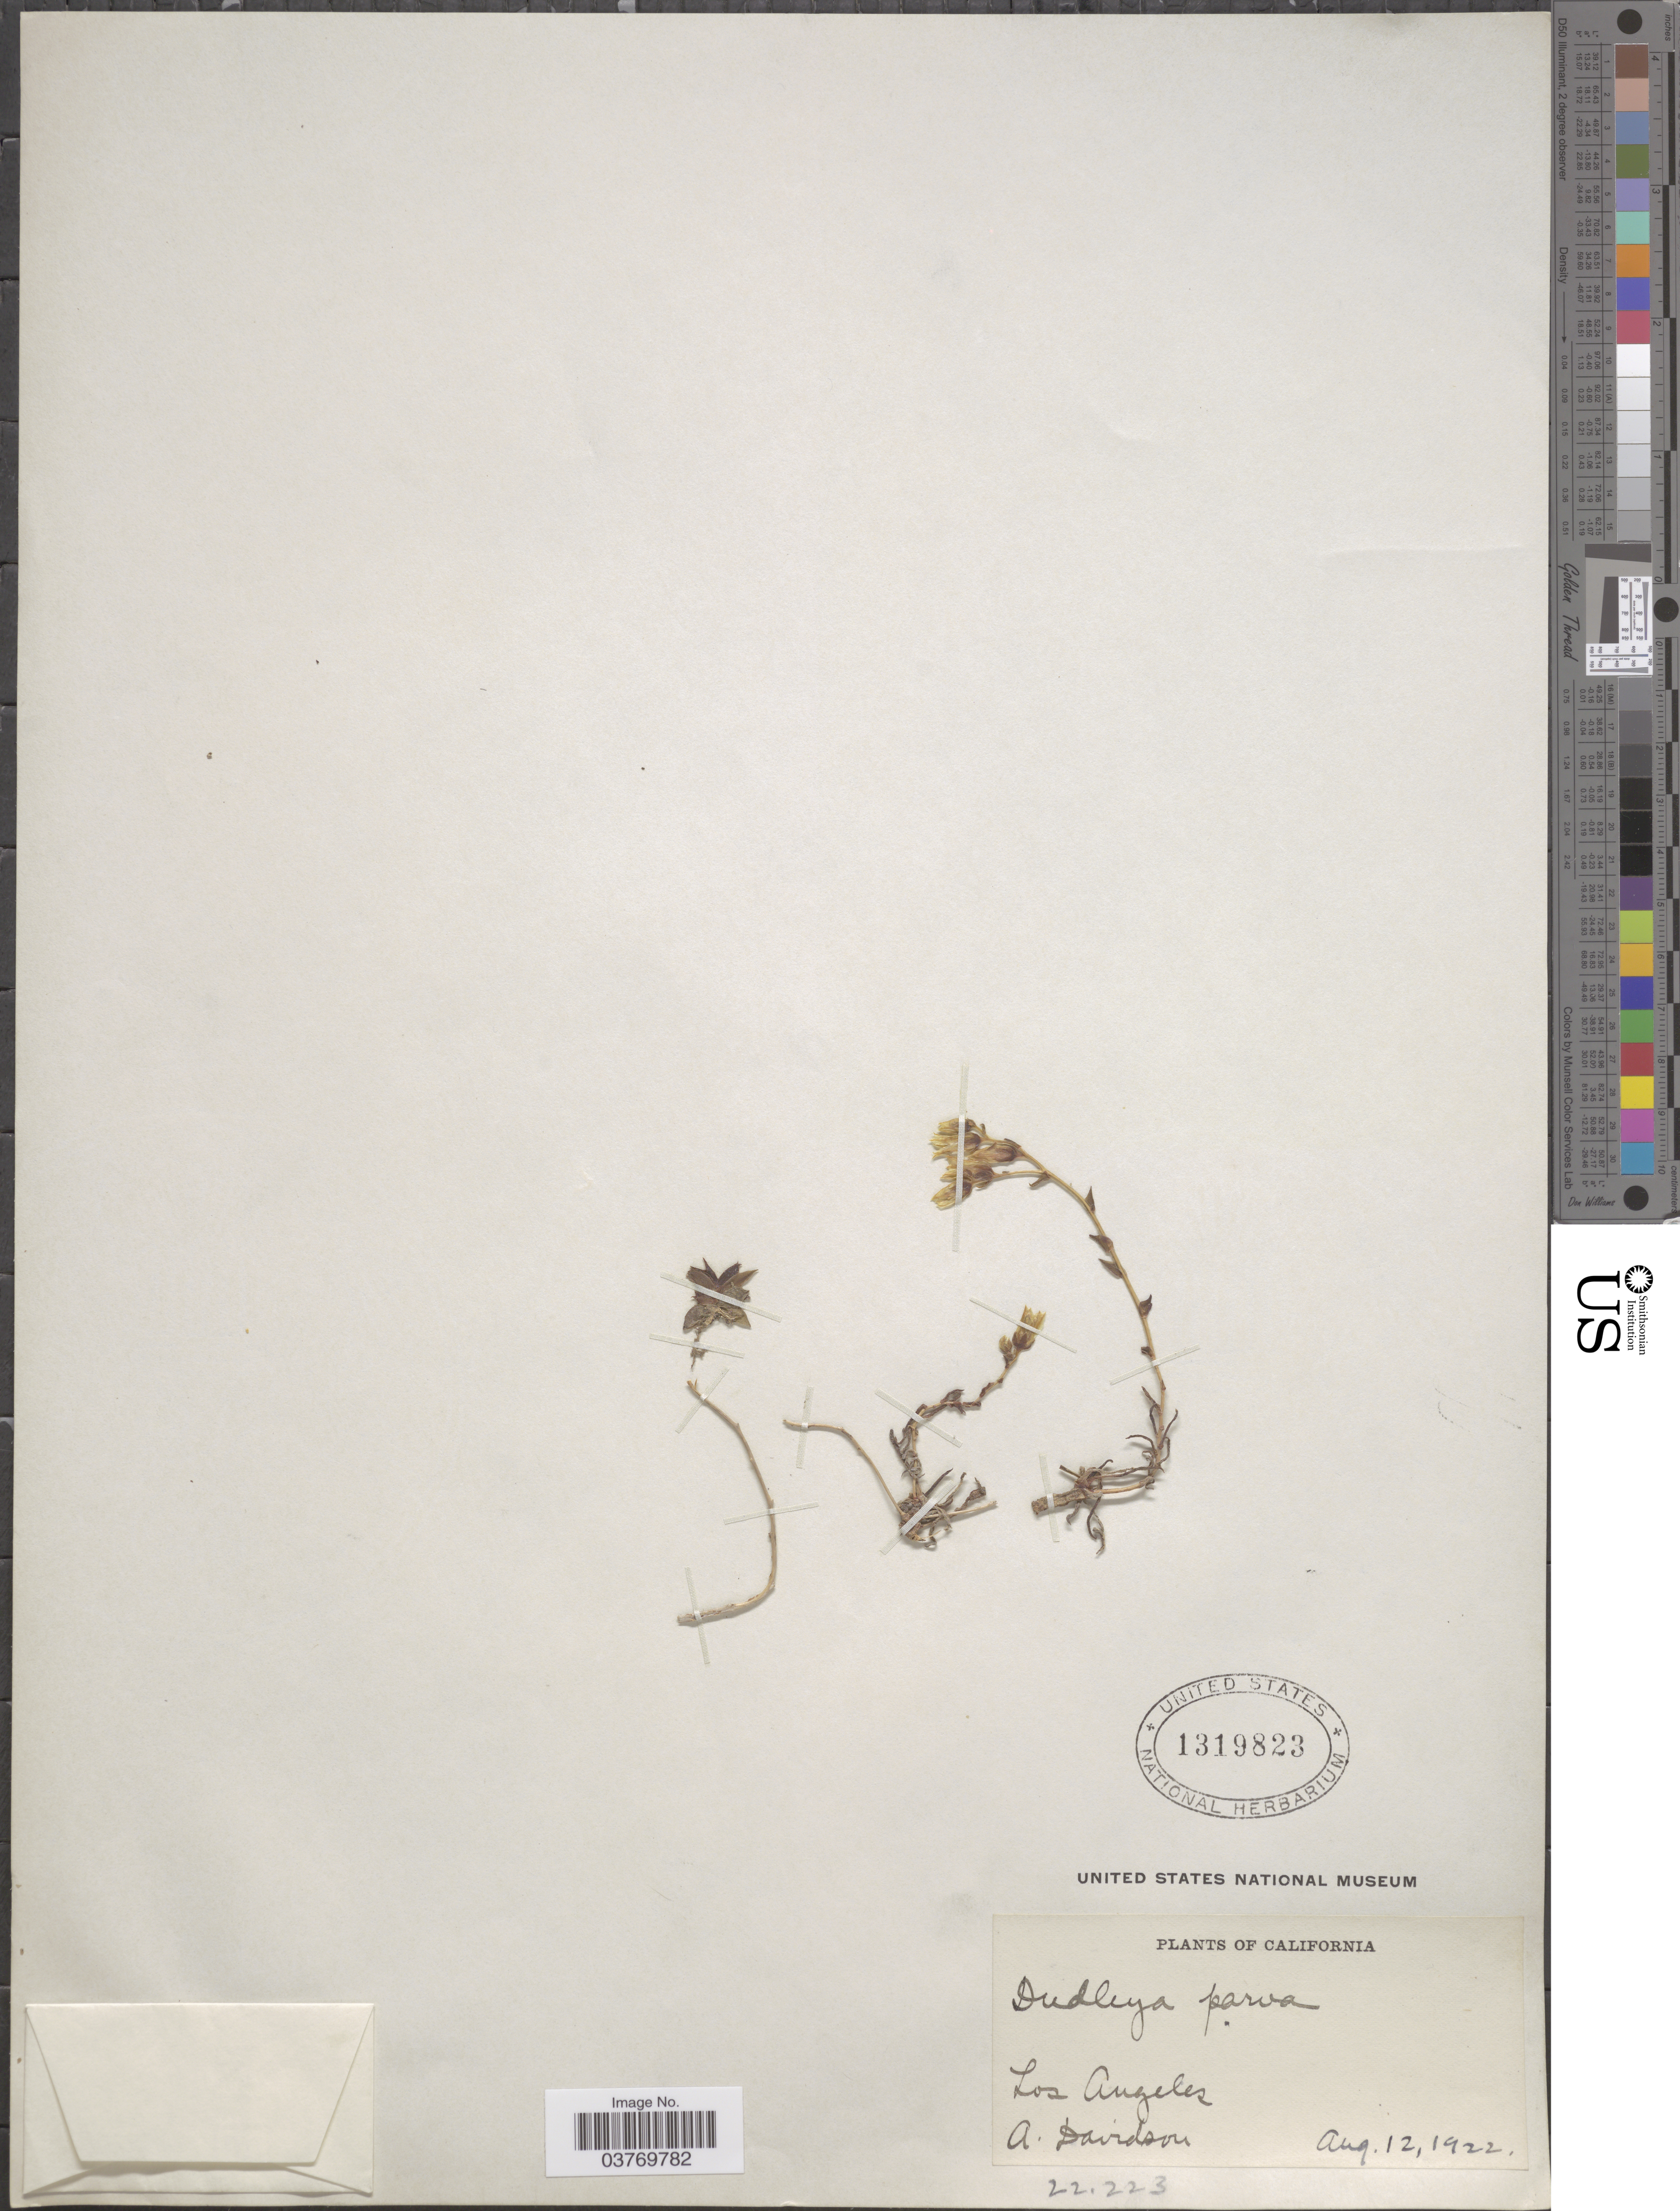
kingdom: Plantae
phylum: Tracheophyta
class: Magnoliopsida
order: Saxifragales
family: Crassulaceae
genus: Dudleya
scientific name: Dudleya parva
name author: Rose & Davidson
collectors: A. Davidson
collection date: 1922-08-12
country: United States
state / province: California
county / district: Los Angeles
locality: Los Angeles.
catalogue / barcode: US 1319823